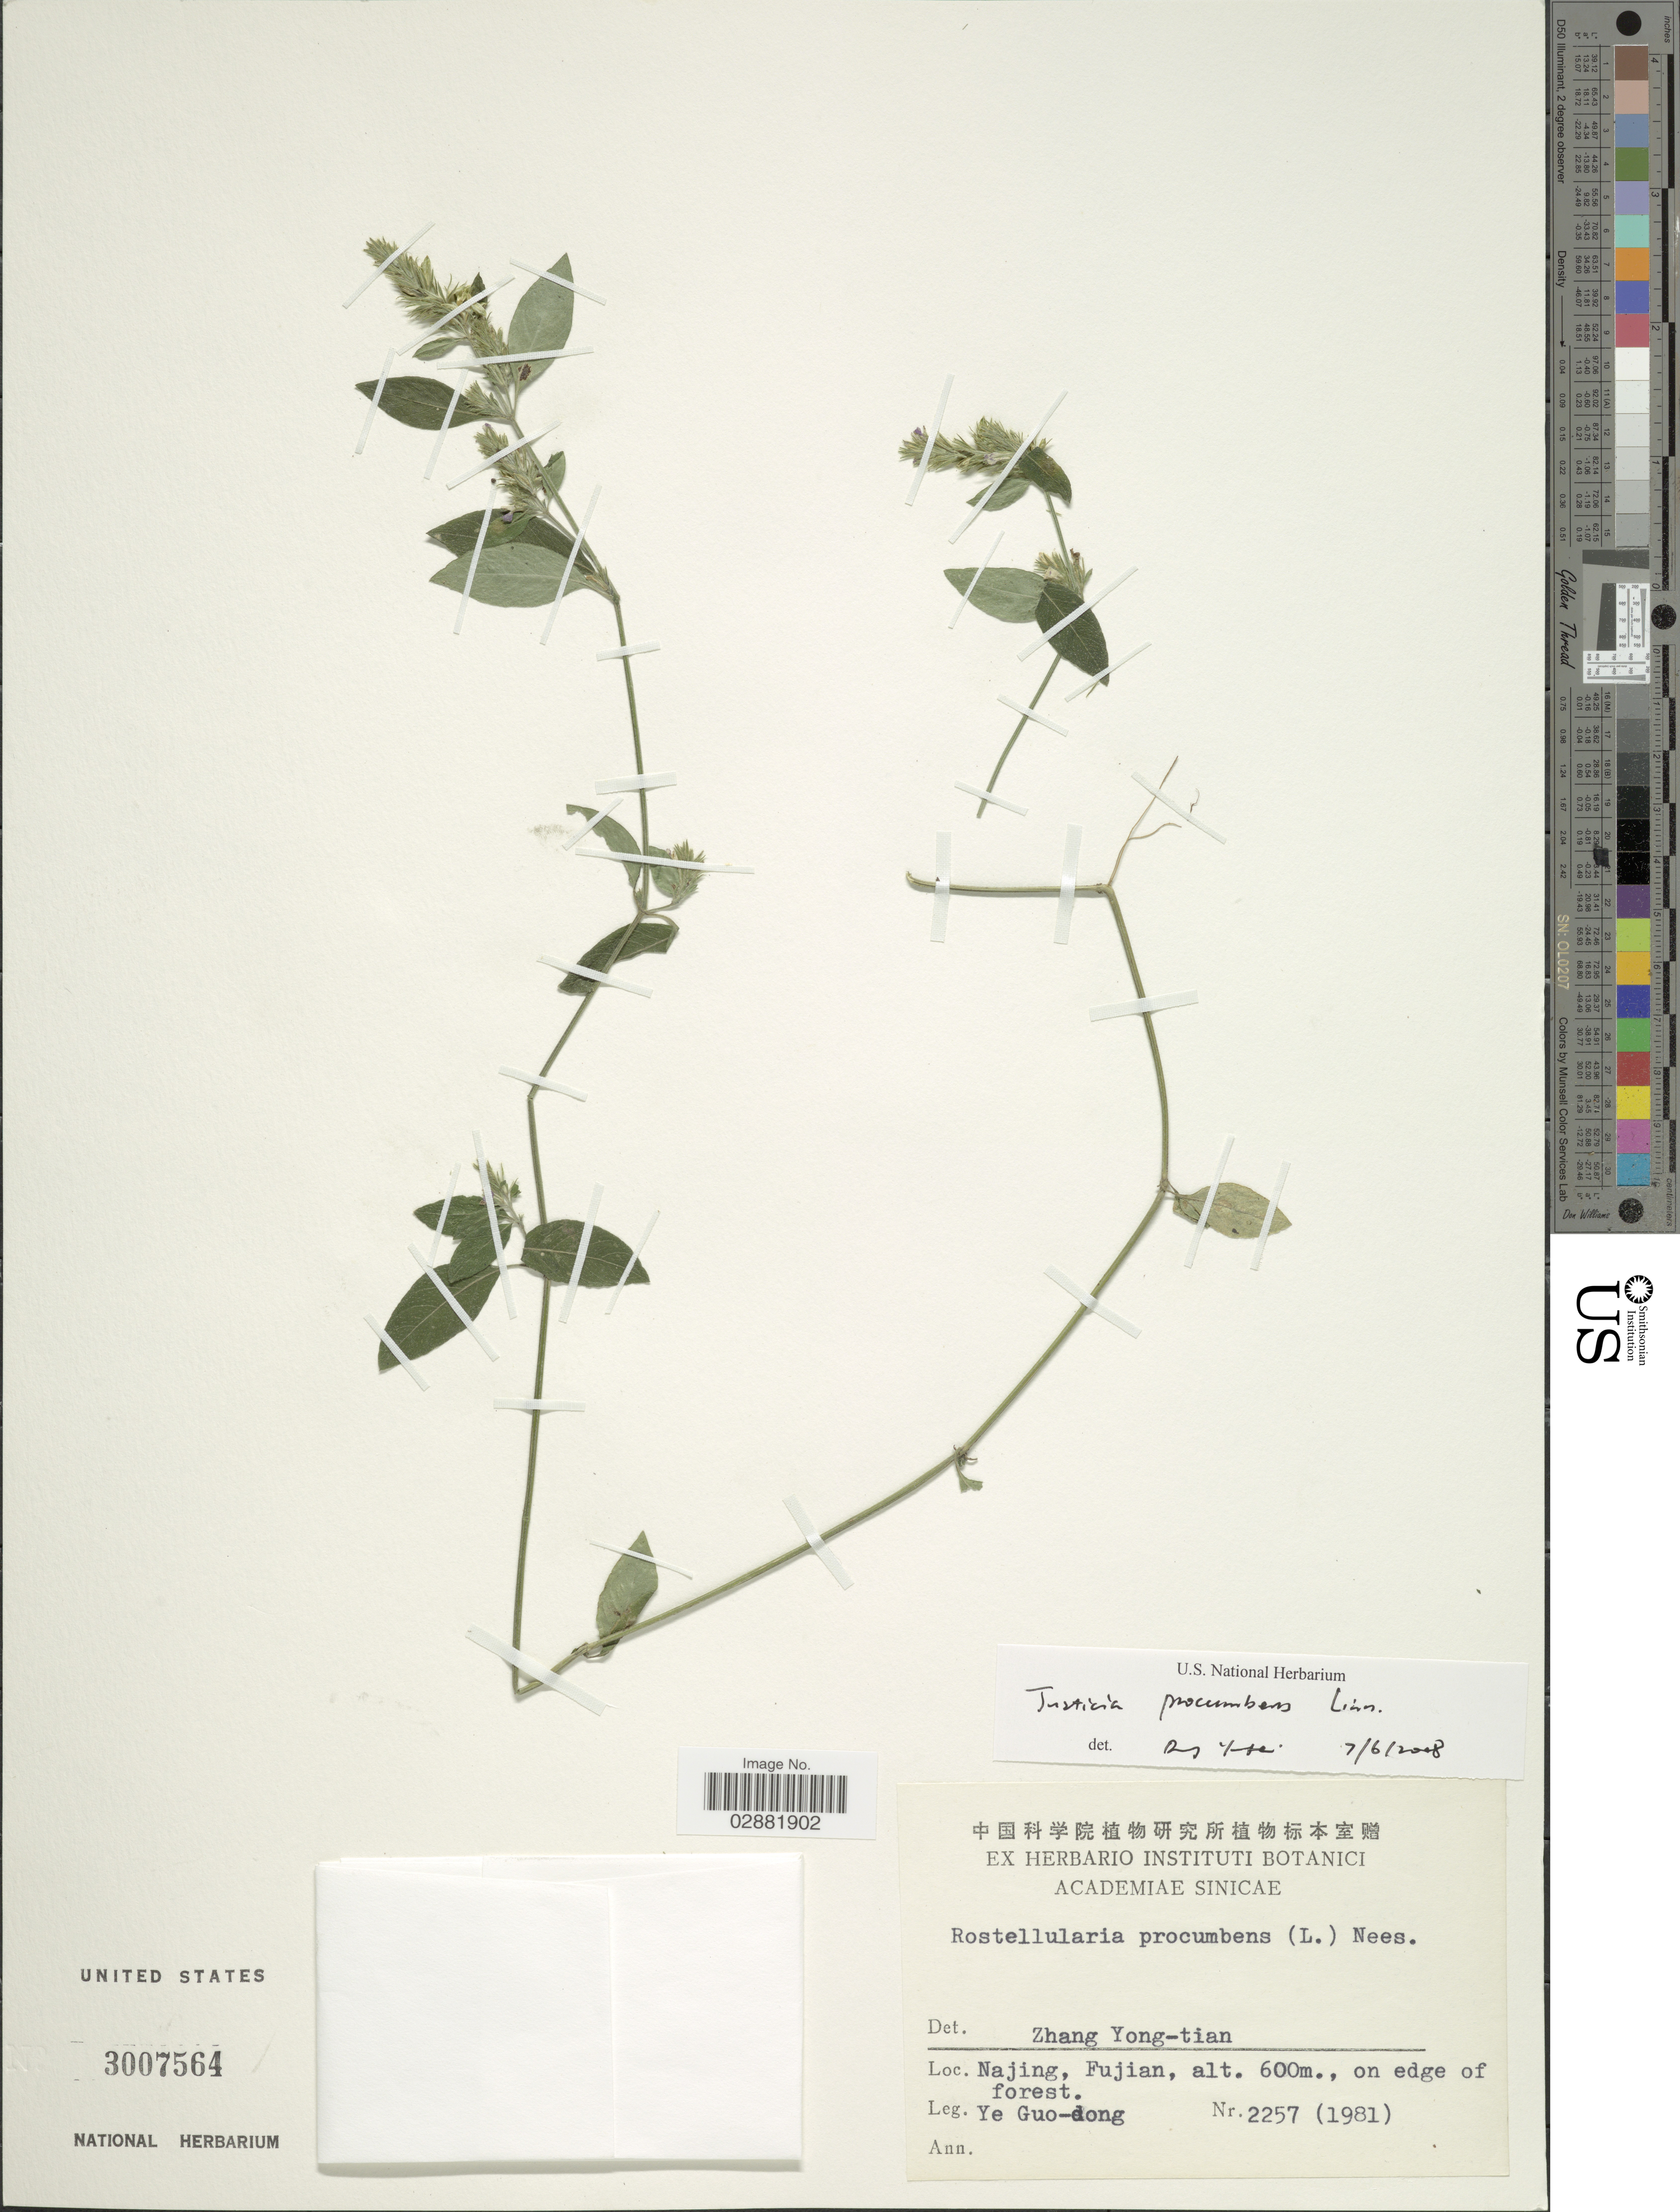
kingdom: Plantae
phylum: Tracheophyta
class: Magnoliopsida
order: Lamiales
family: Acanthaceae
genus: Justicia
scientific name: Justicia procumbens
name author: L.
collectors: Y. Guo-dong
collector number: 2257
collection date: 1981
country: China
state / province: Fujian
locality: Najing, Fujiang.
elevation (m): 600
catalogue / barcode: US 3007564